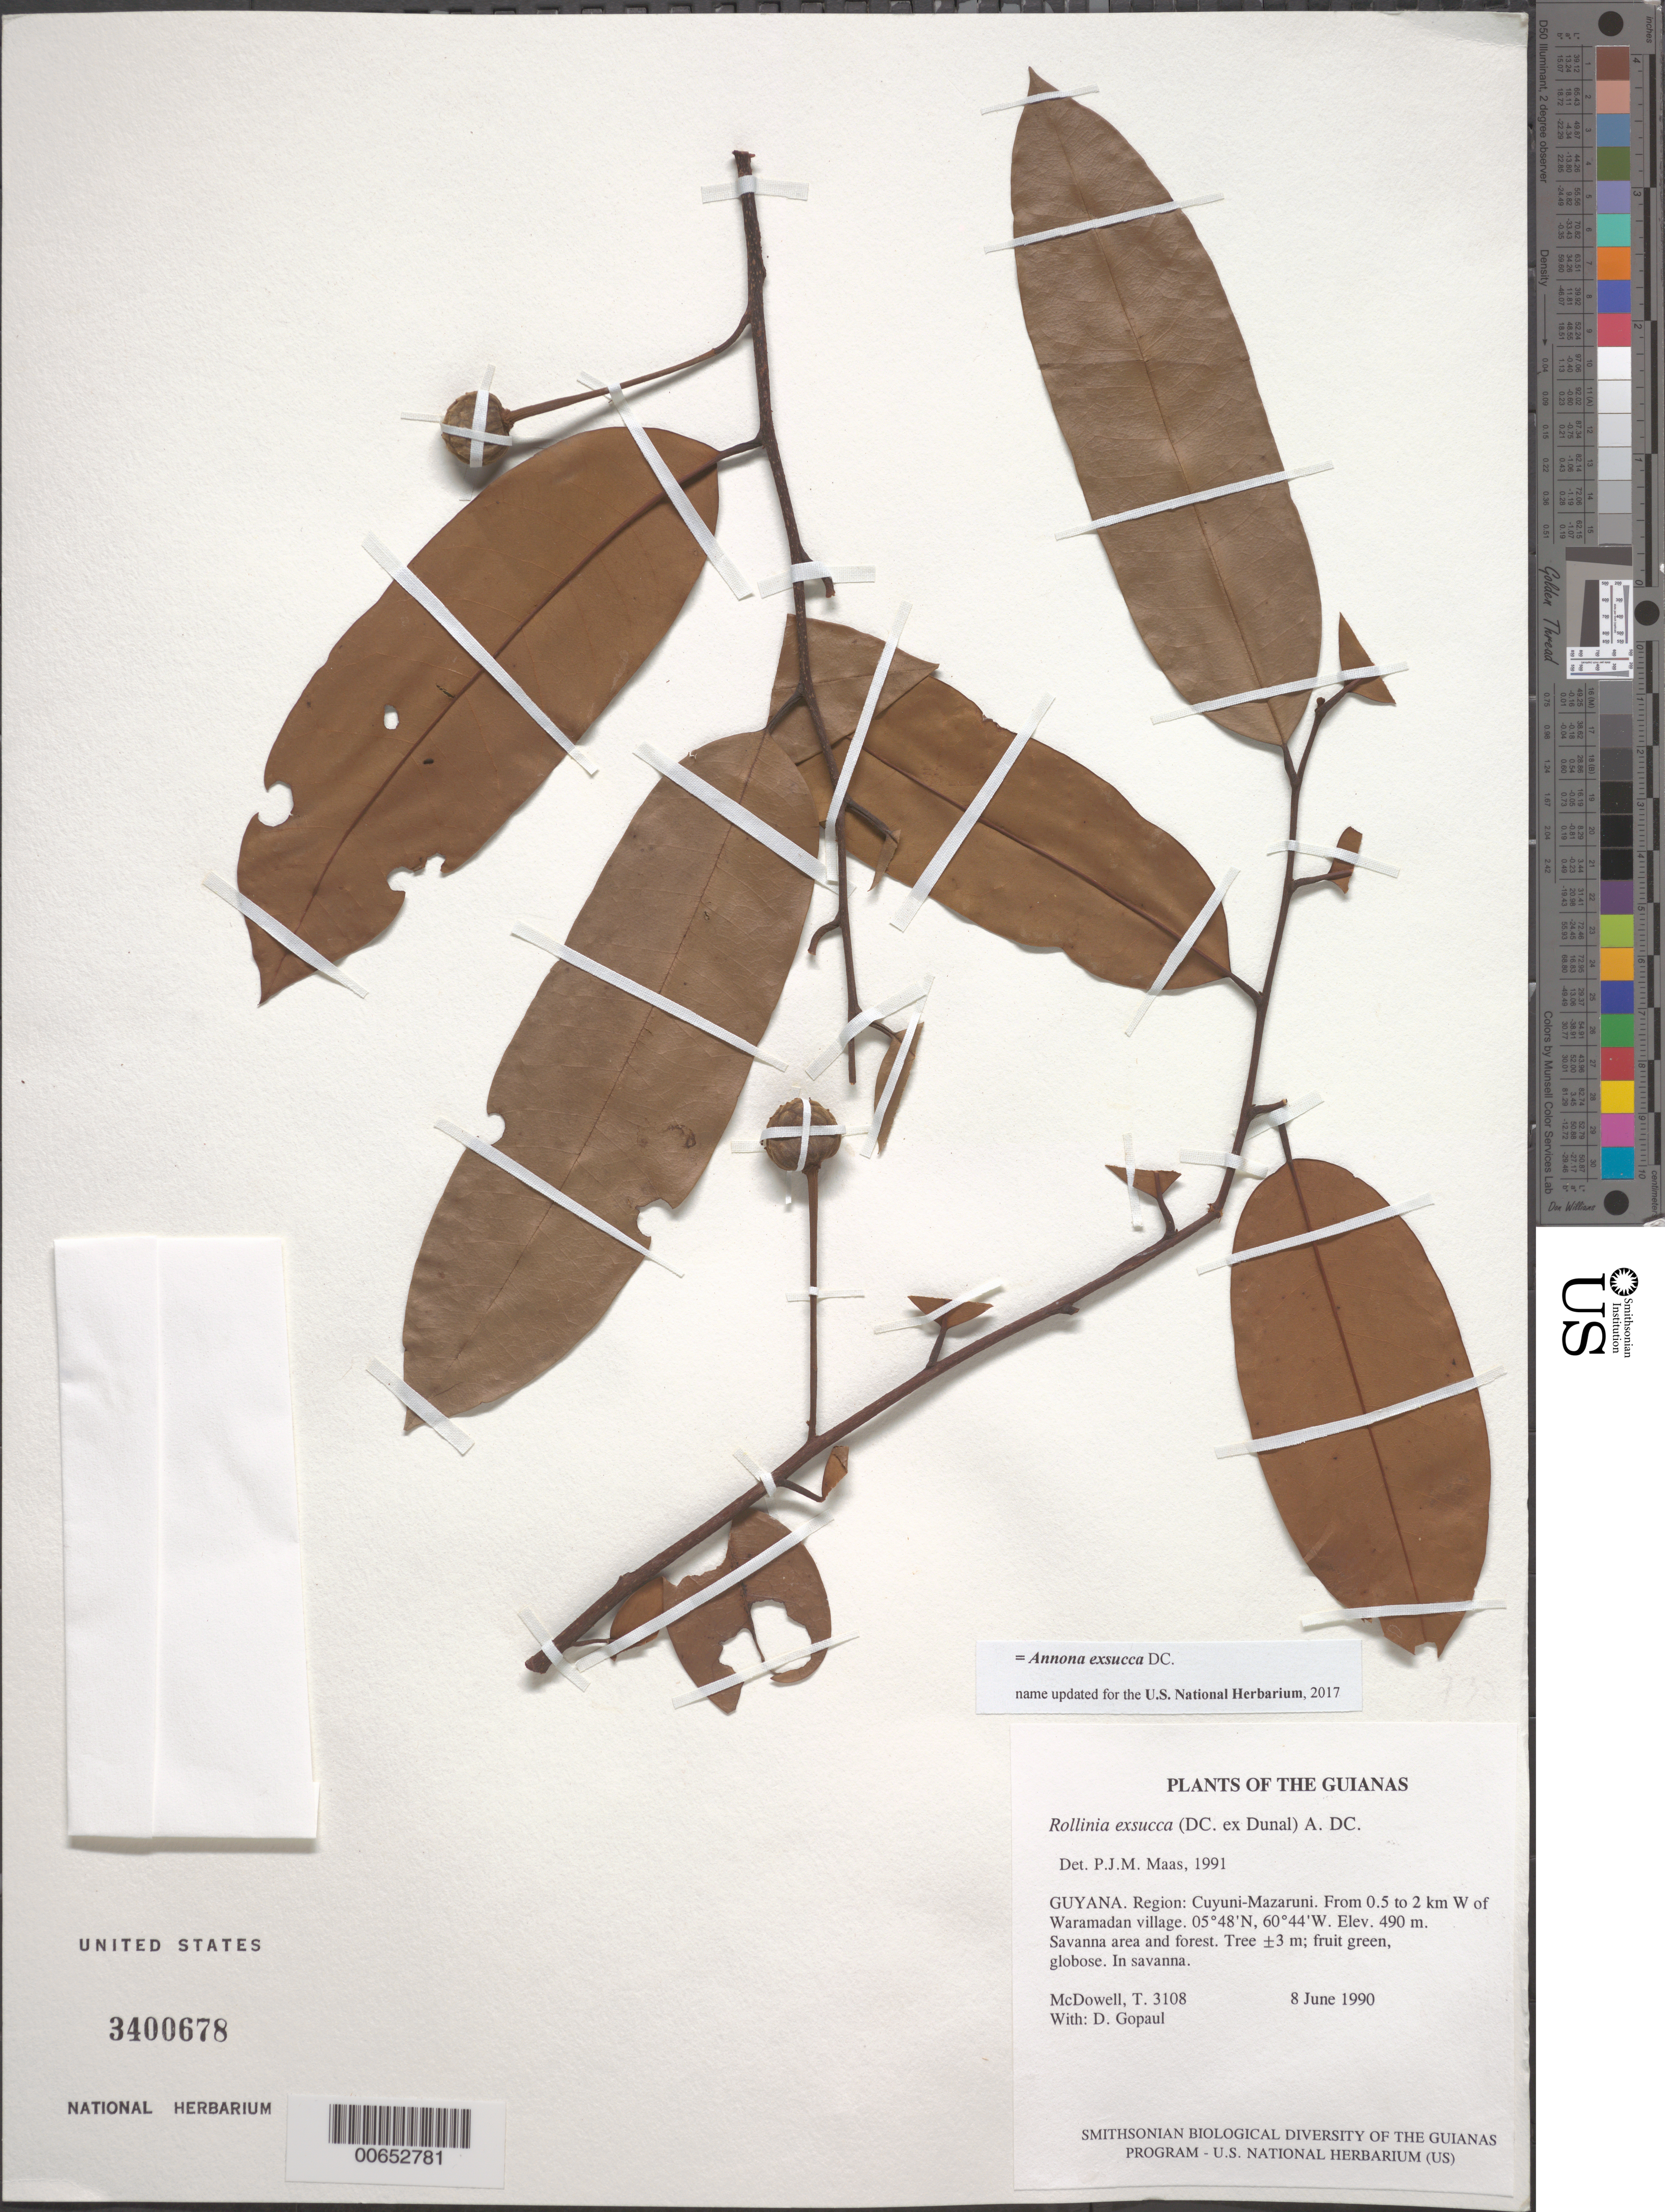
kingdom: Plantae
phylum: Tracheophyta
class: Magnoliopsida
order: Magnoliales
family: Annonaceae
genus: Annona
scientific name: Annona exsucca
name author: DC. ex Dunal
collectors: T. McDowell & D. Gopaul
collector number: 3108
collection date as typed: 8 June 1990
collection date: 1990-06-08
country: Guyana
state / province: Cuyuni-Mazaruni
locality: From 0.5 to 2 km W of Waramadan village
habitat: Savanna area and forest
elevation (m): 490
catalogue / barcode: US 3400678-2